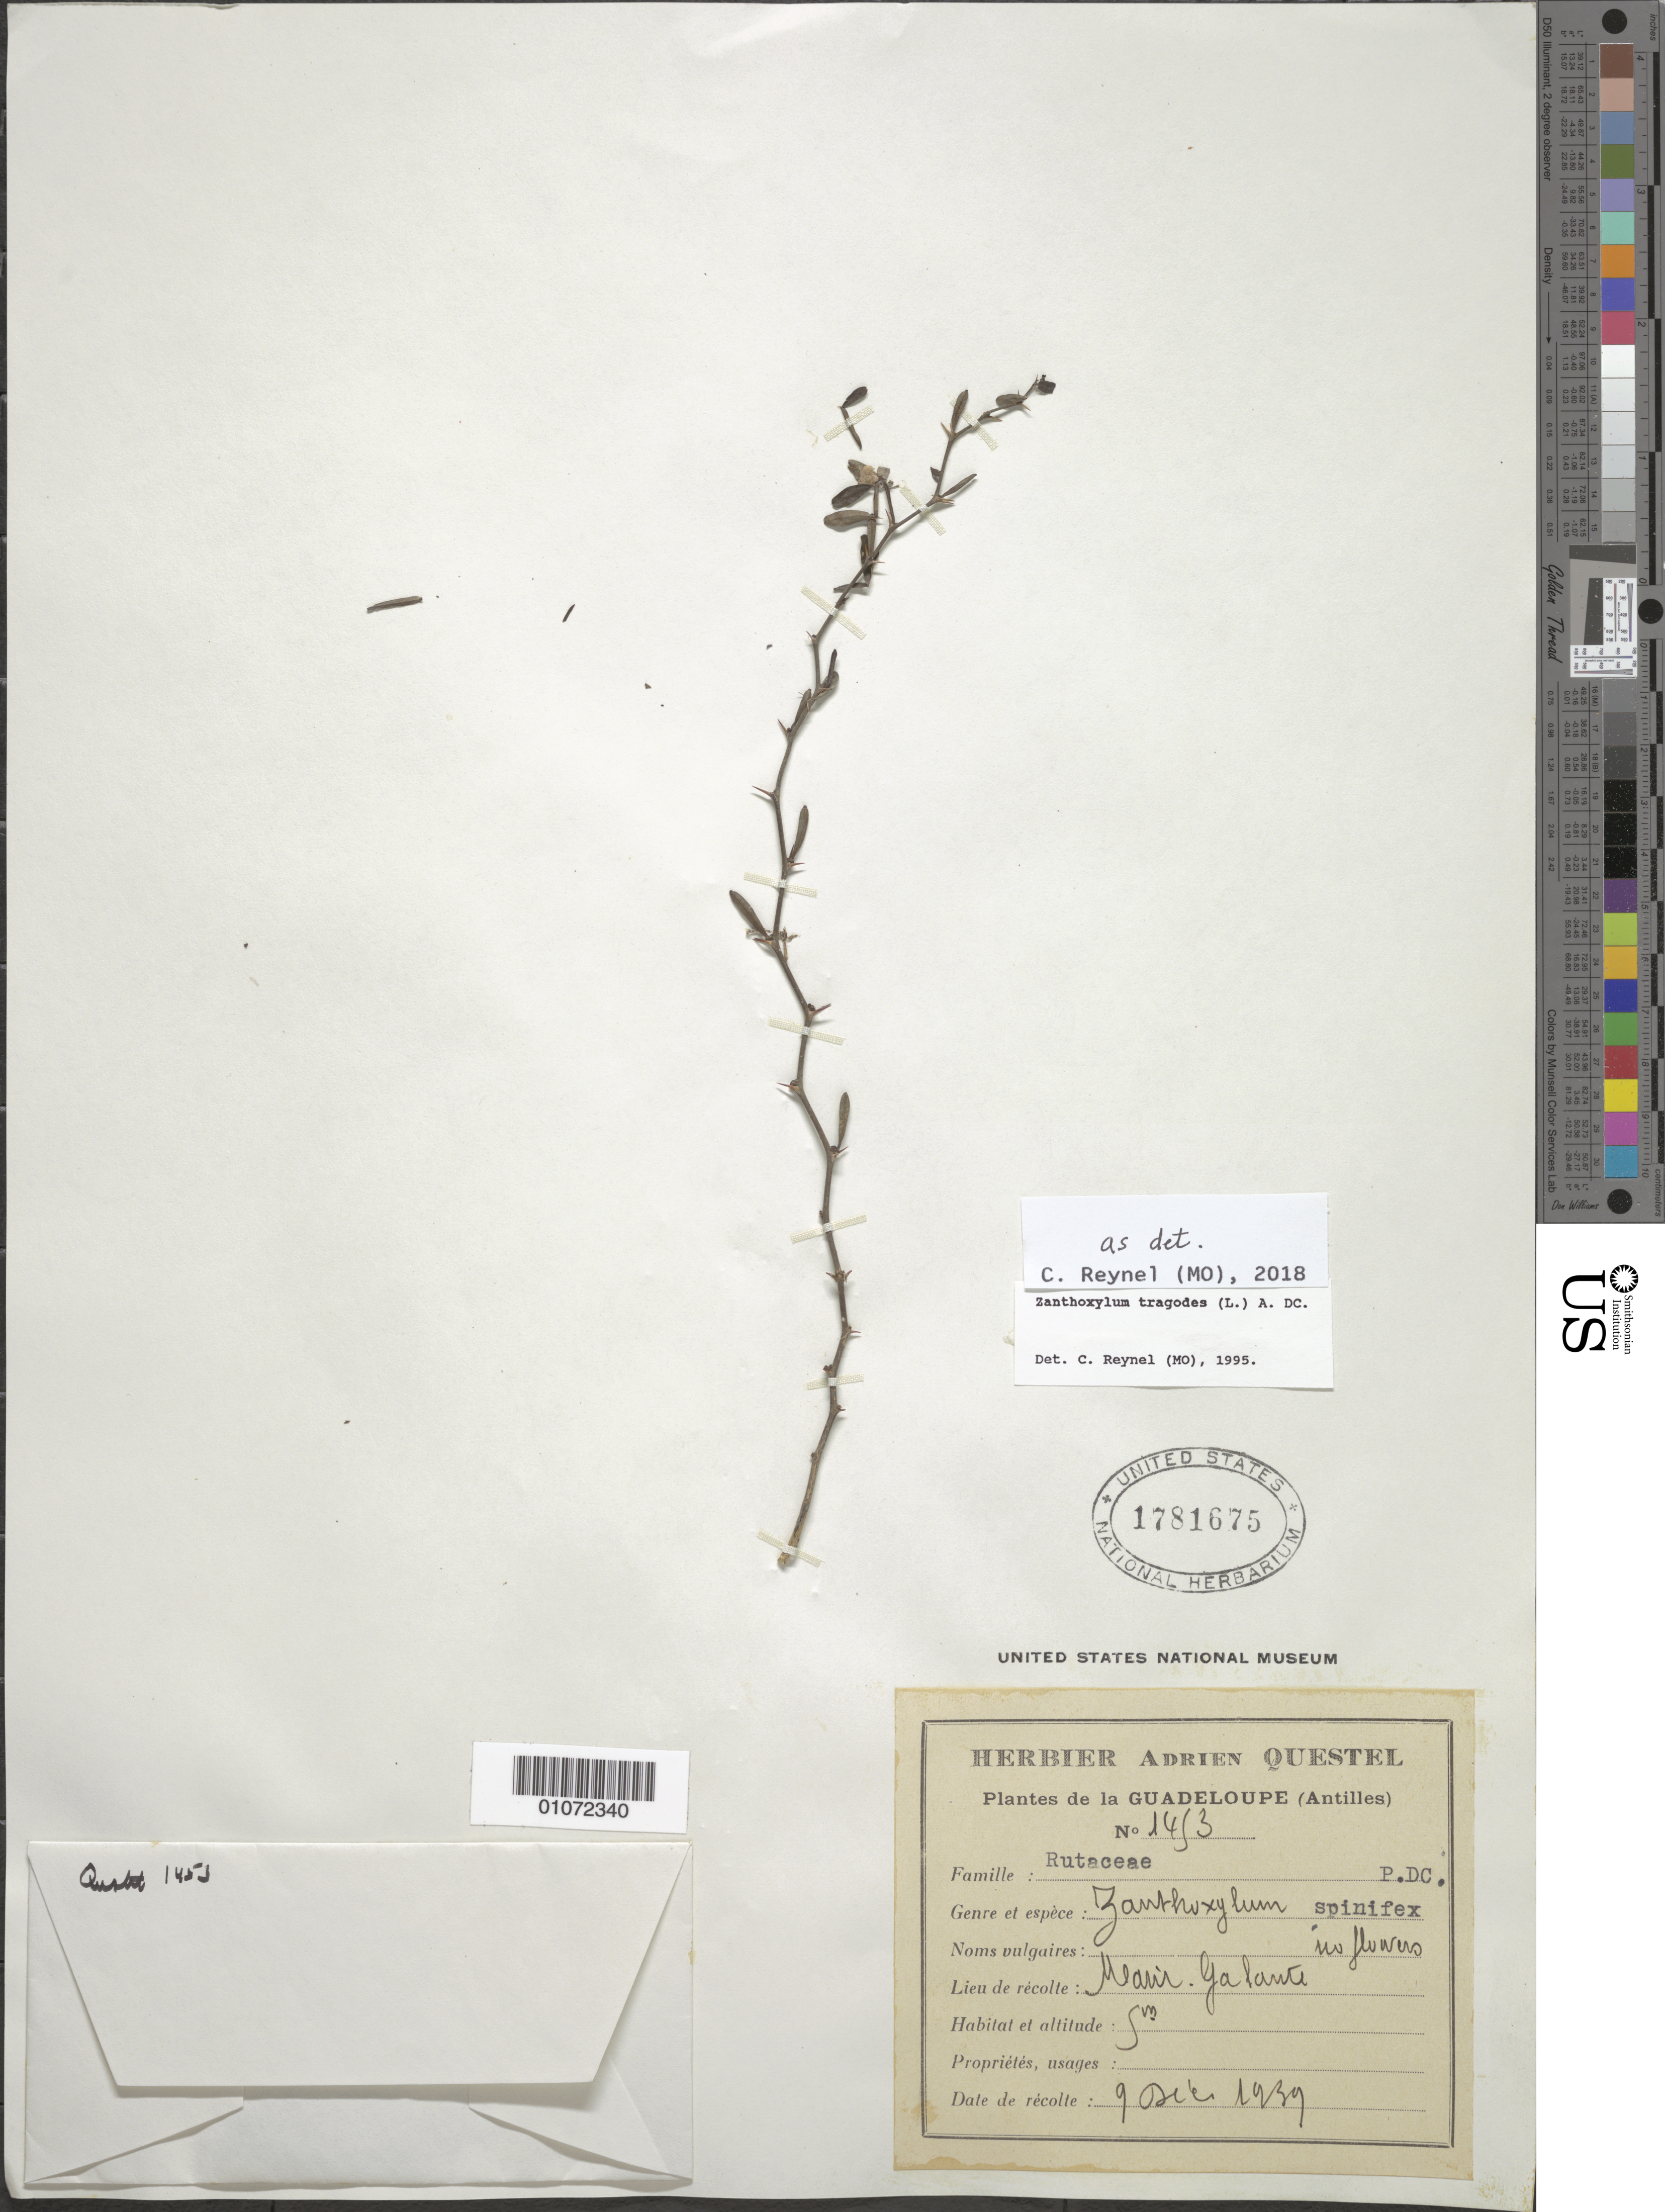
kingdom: Plantae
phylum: Tracheophyta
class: Magnoliopsida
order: Sapindales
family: Rutaceae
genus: Zanthoxylum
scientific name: Zanthoxylum tragodes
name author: (L.) DC.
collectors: A. Questel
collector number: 1413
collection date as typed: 09 Dec 1939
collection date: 1939-12-09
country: Guadeloupe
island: Marie Galante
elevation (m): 5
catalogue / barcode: US 1781675